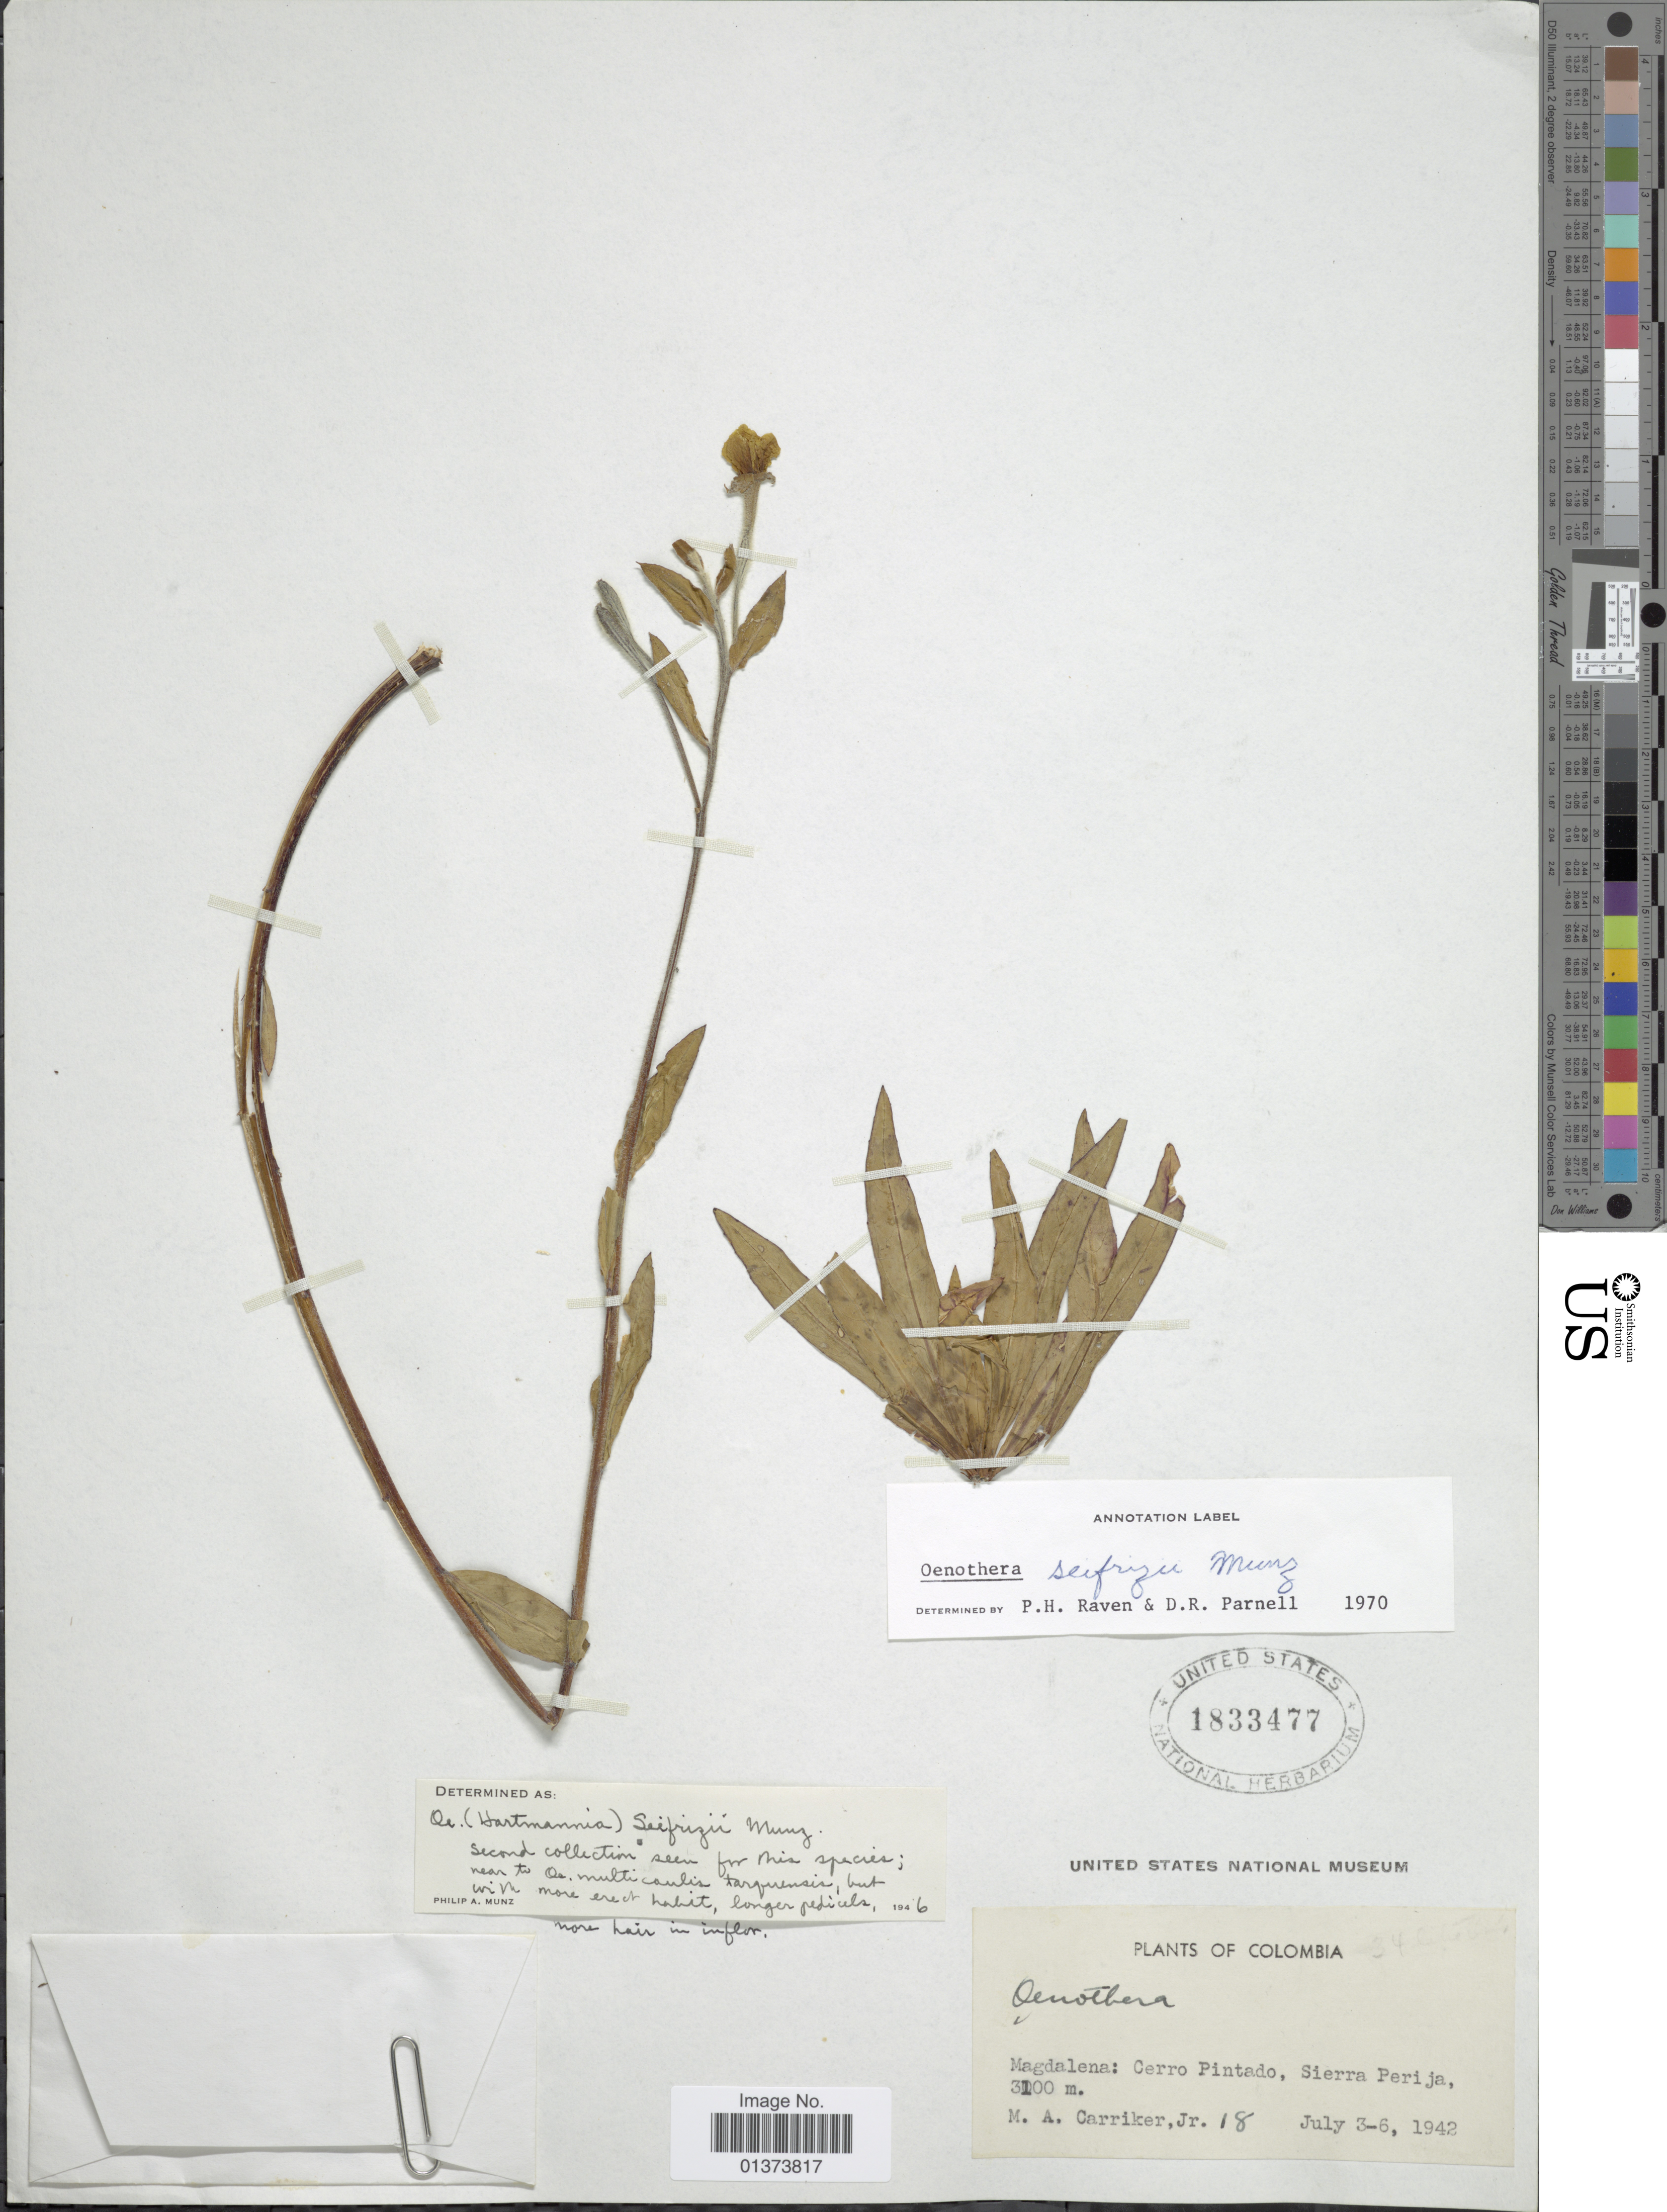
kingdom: Plantae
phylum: Tracheophyta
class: Magnoliopsida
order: Myrtales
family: Onagraceae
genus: Oenothera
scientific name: Oenothera seifrizii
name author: Munz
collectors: M. A. Carriker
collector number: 18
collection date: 1942-07-03/1942-07-06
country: Colombia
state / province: Magdalena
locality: Cerro Pintadao, Sierra Perija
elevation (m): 3100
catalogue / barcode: US 1833477